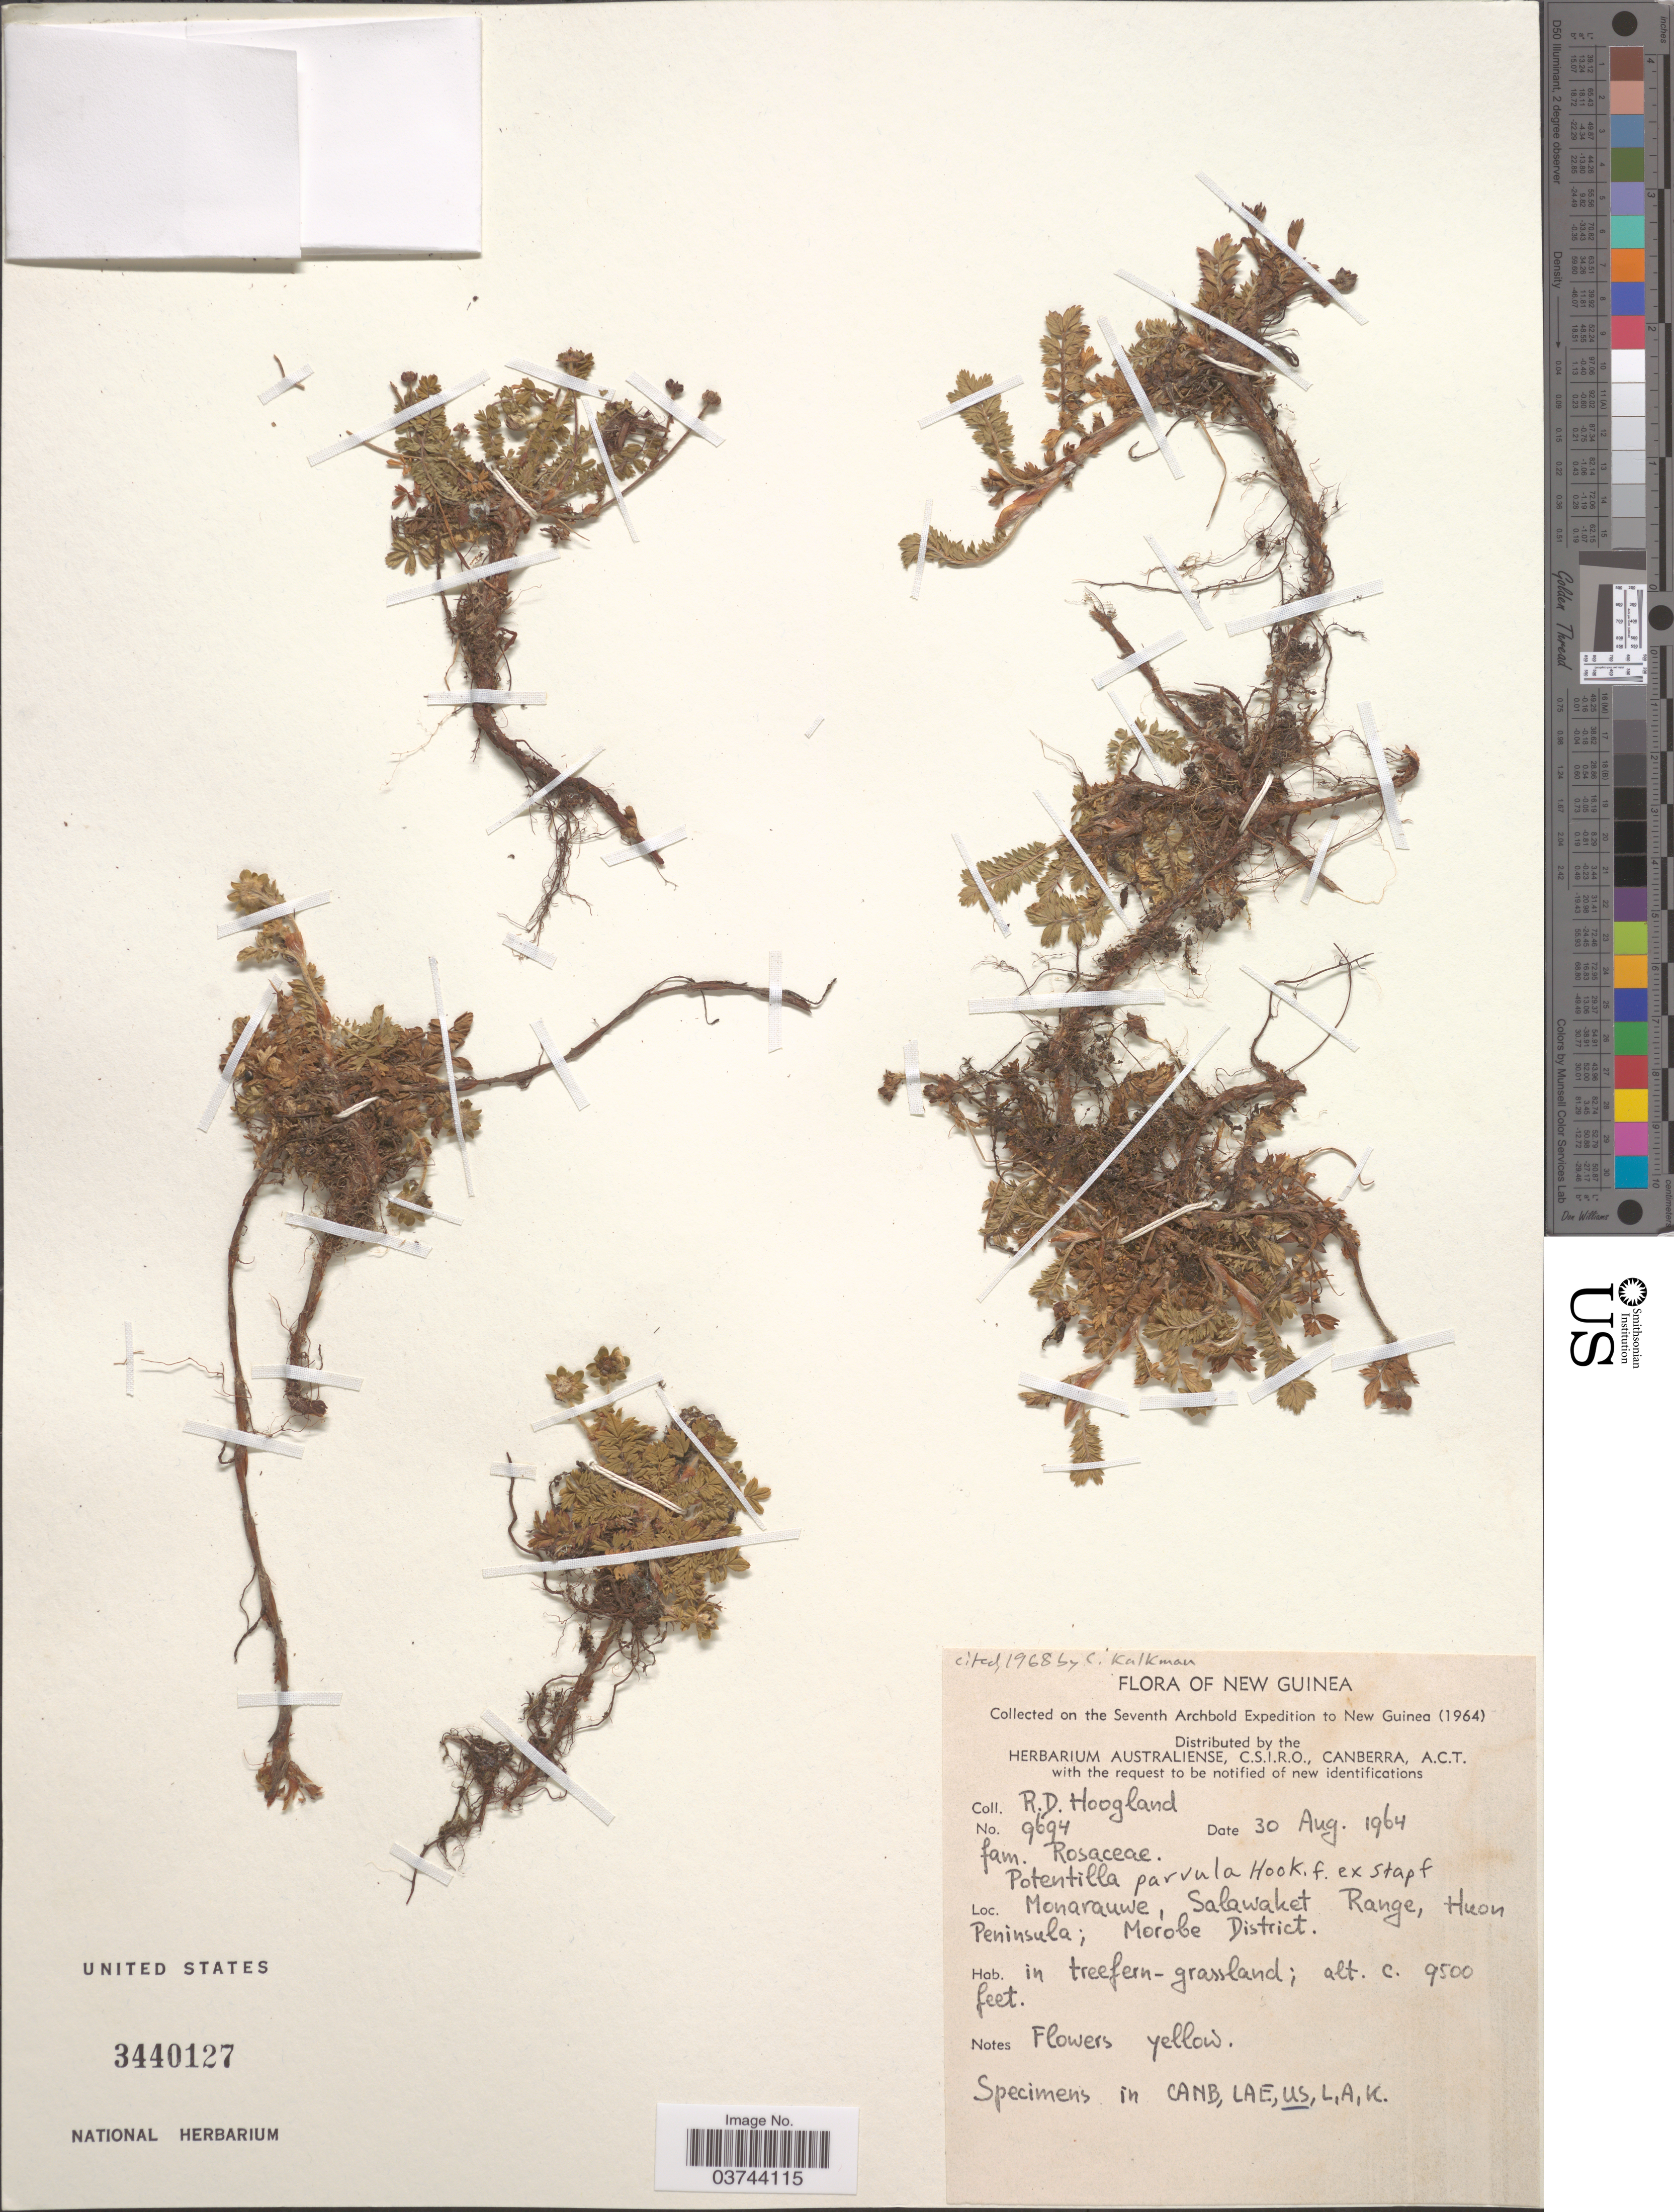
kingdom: Plantae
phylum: Tracheophyta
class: Magnoliopsida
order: Rosales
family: Rosaceae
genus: Potentilla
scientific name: Potentilla parvula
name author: Hook. f. ex Stapf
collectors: R. D. Hoogland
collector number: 9694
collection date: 1964-08-30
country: Papua New Guinea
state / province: Morobe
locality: New Guinea. Monarauwe, Salawaket Range, Huon Peninsula; Morobe District.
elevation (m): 2896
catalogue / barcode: US 3440127